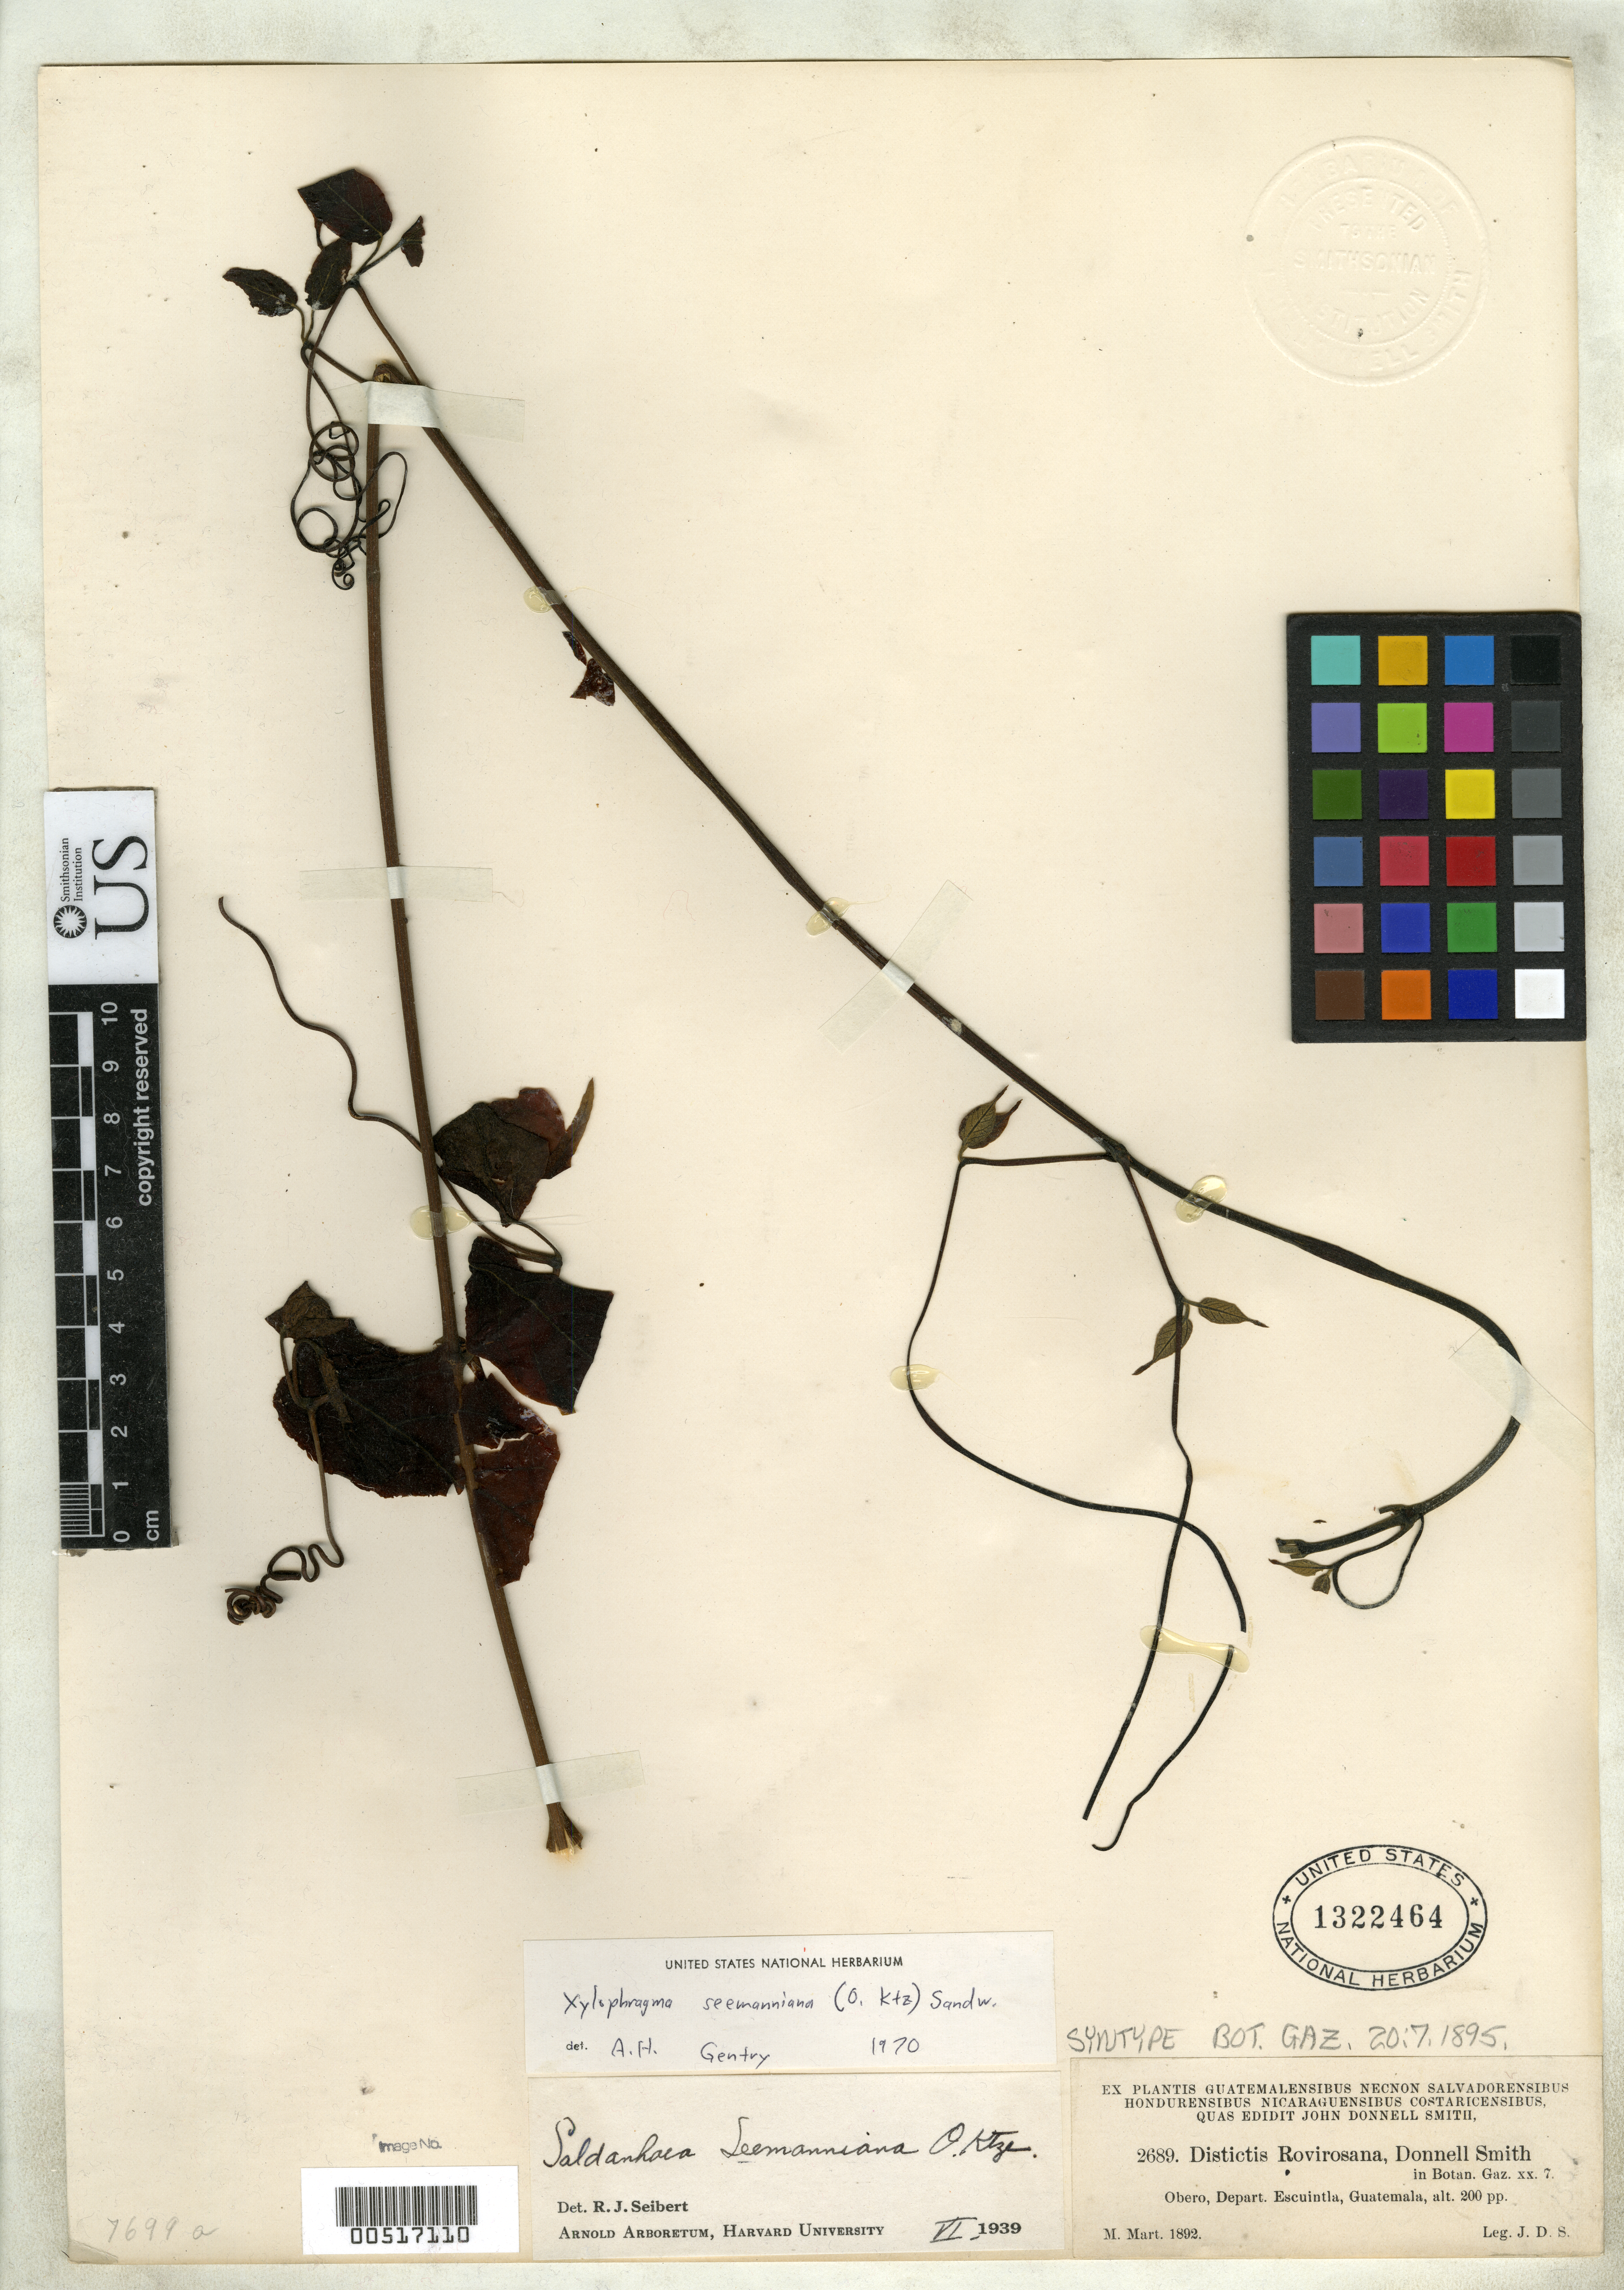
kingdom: Plantae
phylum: Tracheophyta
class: Magnoliopsida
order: Lamiales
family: Bignoniaceae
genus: Distictis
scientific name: Distictis rovirosana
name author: Donn. Sm.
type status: Syntype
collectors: J. Donnell Smith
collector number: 2689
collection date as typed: Mar 1892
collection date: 1892-03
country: Guatemala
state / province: Escuintla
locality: Obero.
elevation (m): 61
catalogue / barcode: US 1322464